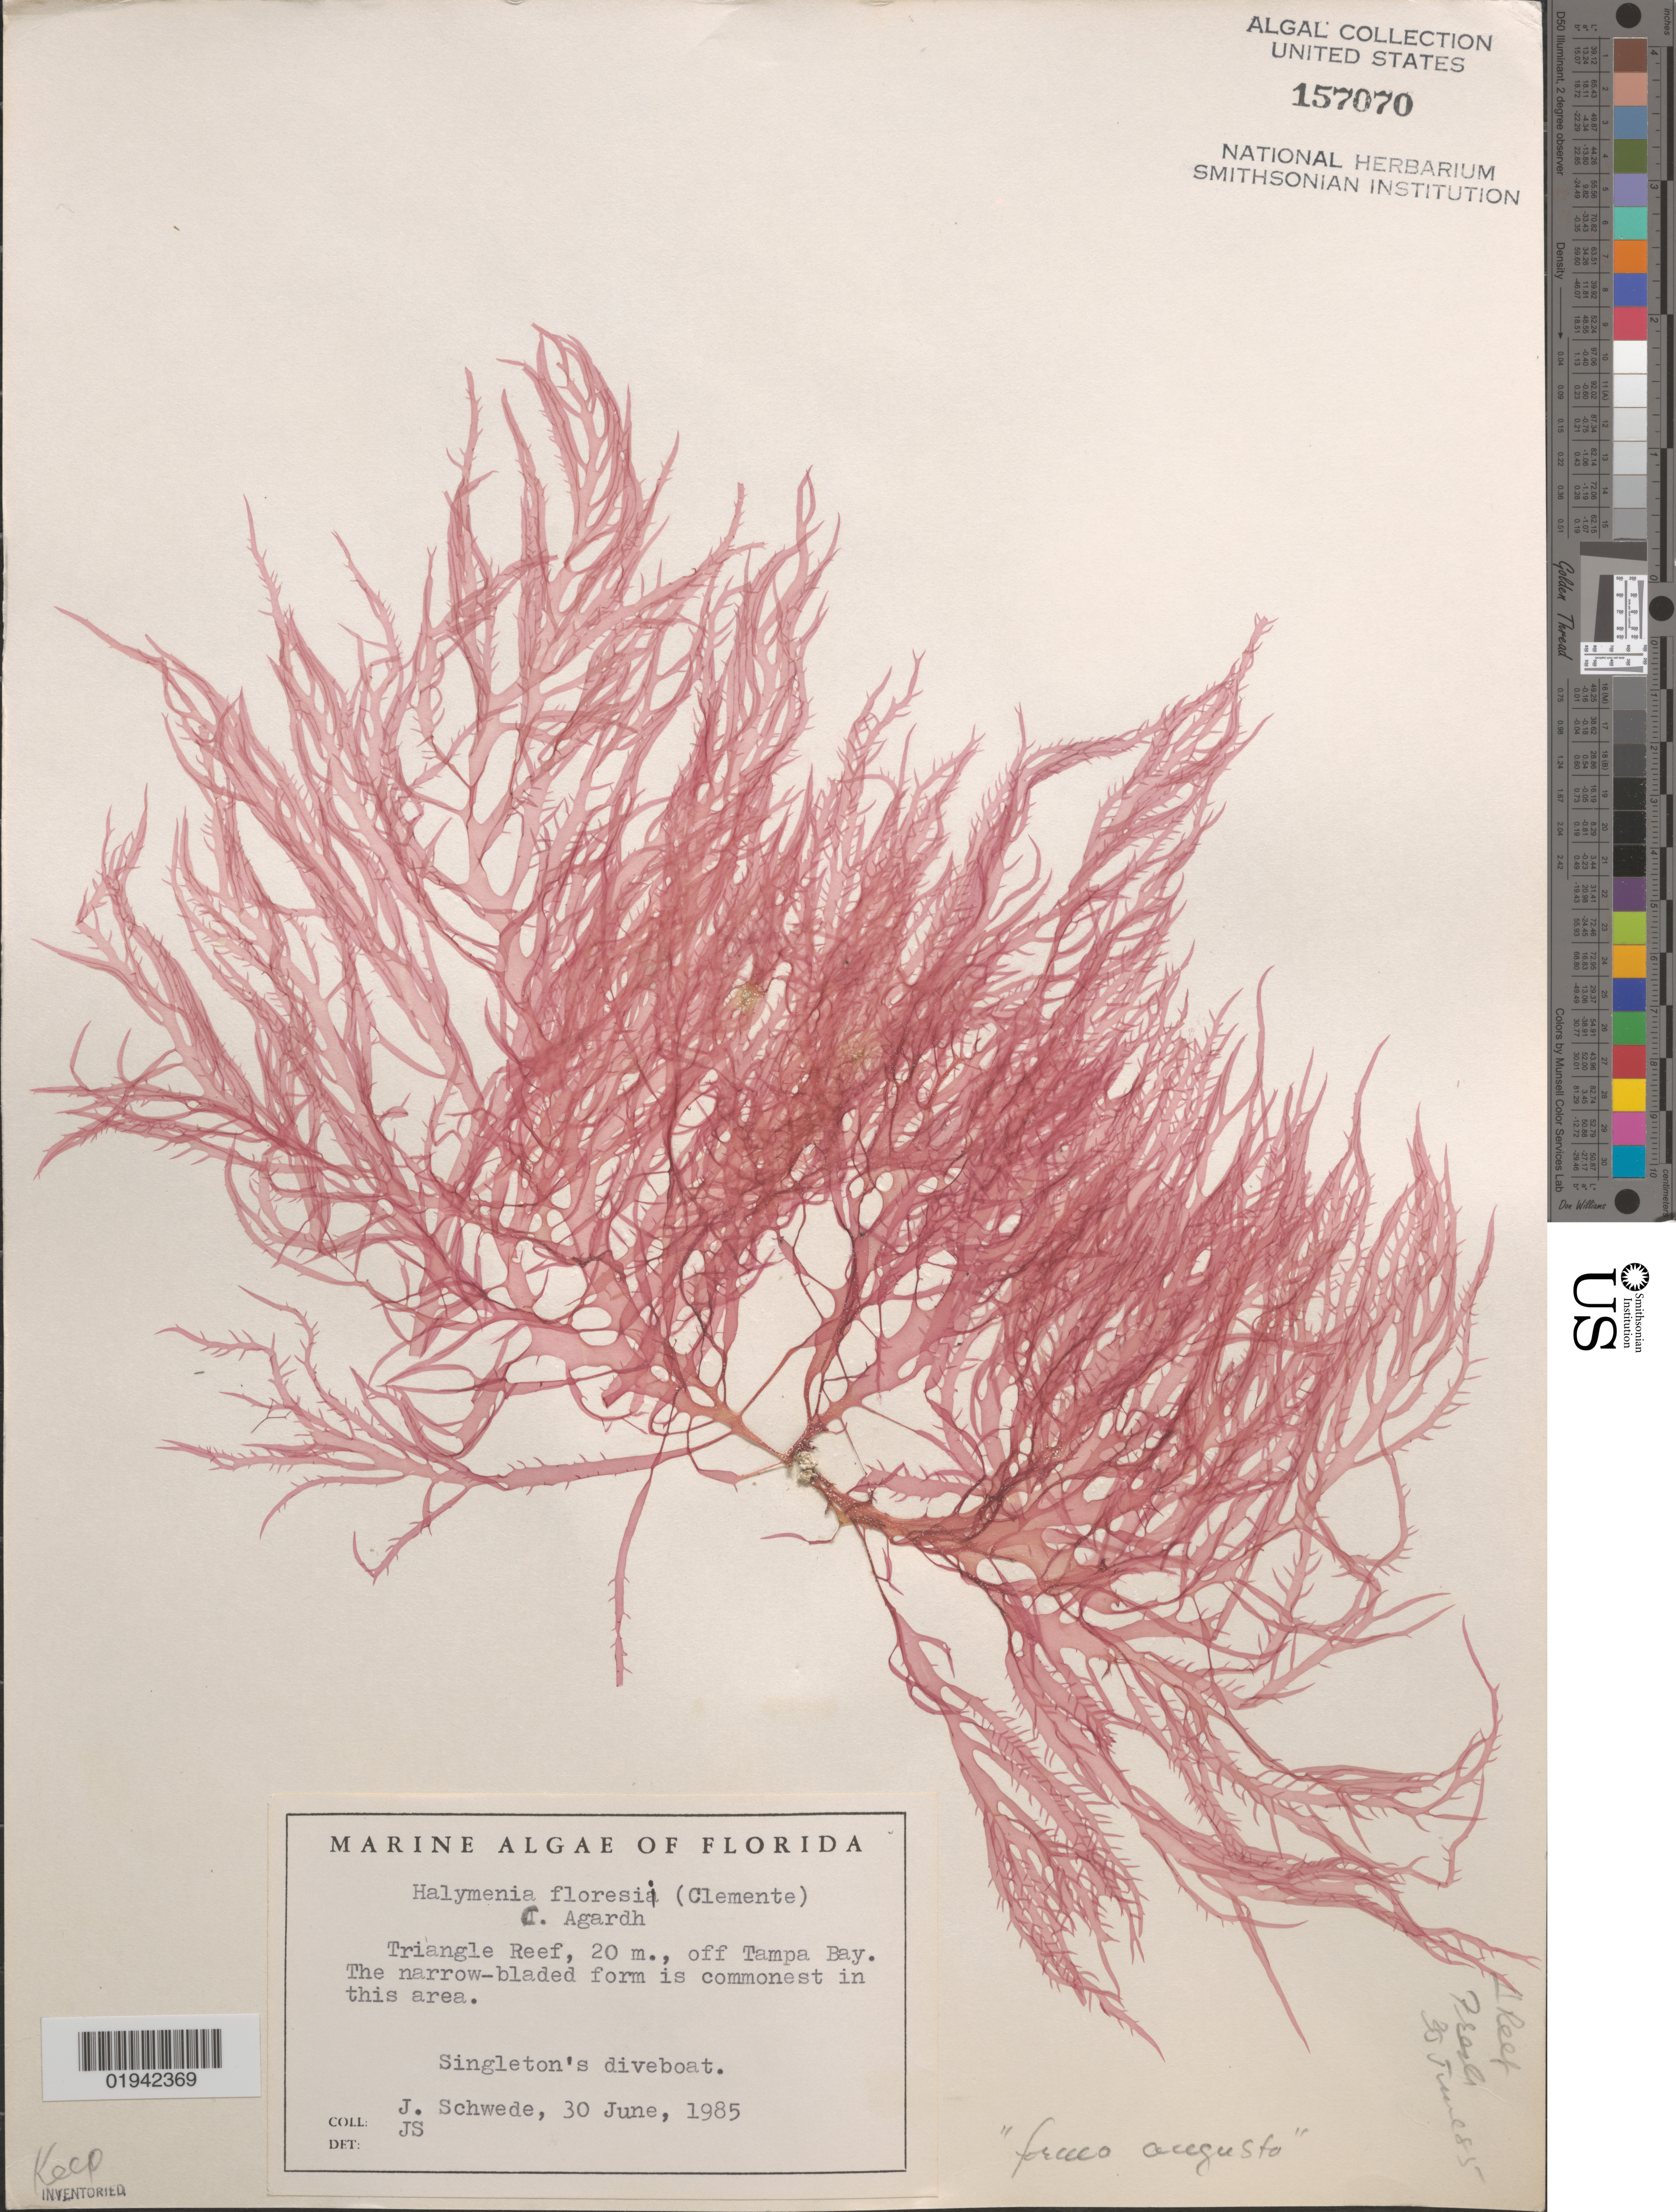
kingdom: Plantae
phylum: Rhodophyta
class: Florideophyceae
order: Halymeniales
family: Halymeniaceae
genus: Halymenia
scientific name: Halymenia floresii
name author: (Clemente) C. Agardh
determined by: Schwede, J., (UNITED STATES)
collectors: J. Schwede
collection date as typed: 30 Jun 1985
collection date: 1985-06-30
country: United States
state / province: Florida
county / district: Pinellas County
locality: Triangle Reef, off Dunedin, Tampa Bay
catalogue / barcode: US 157070